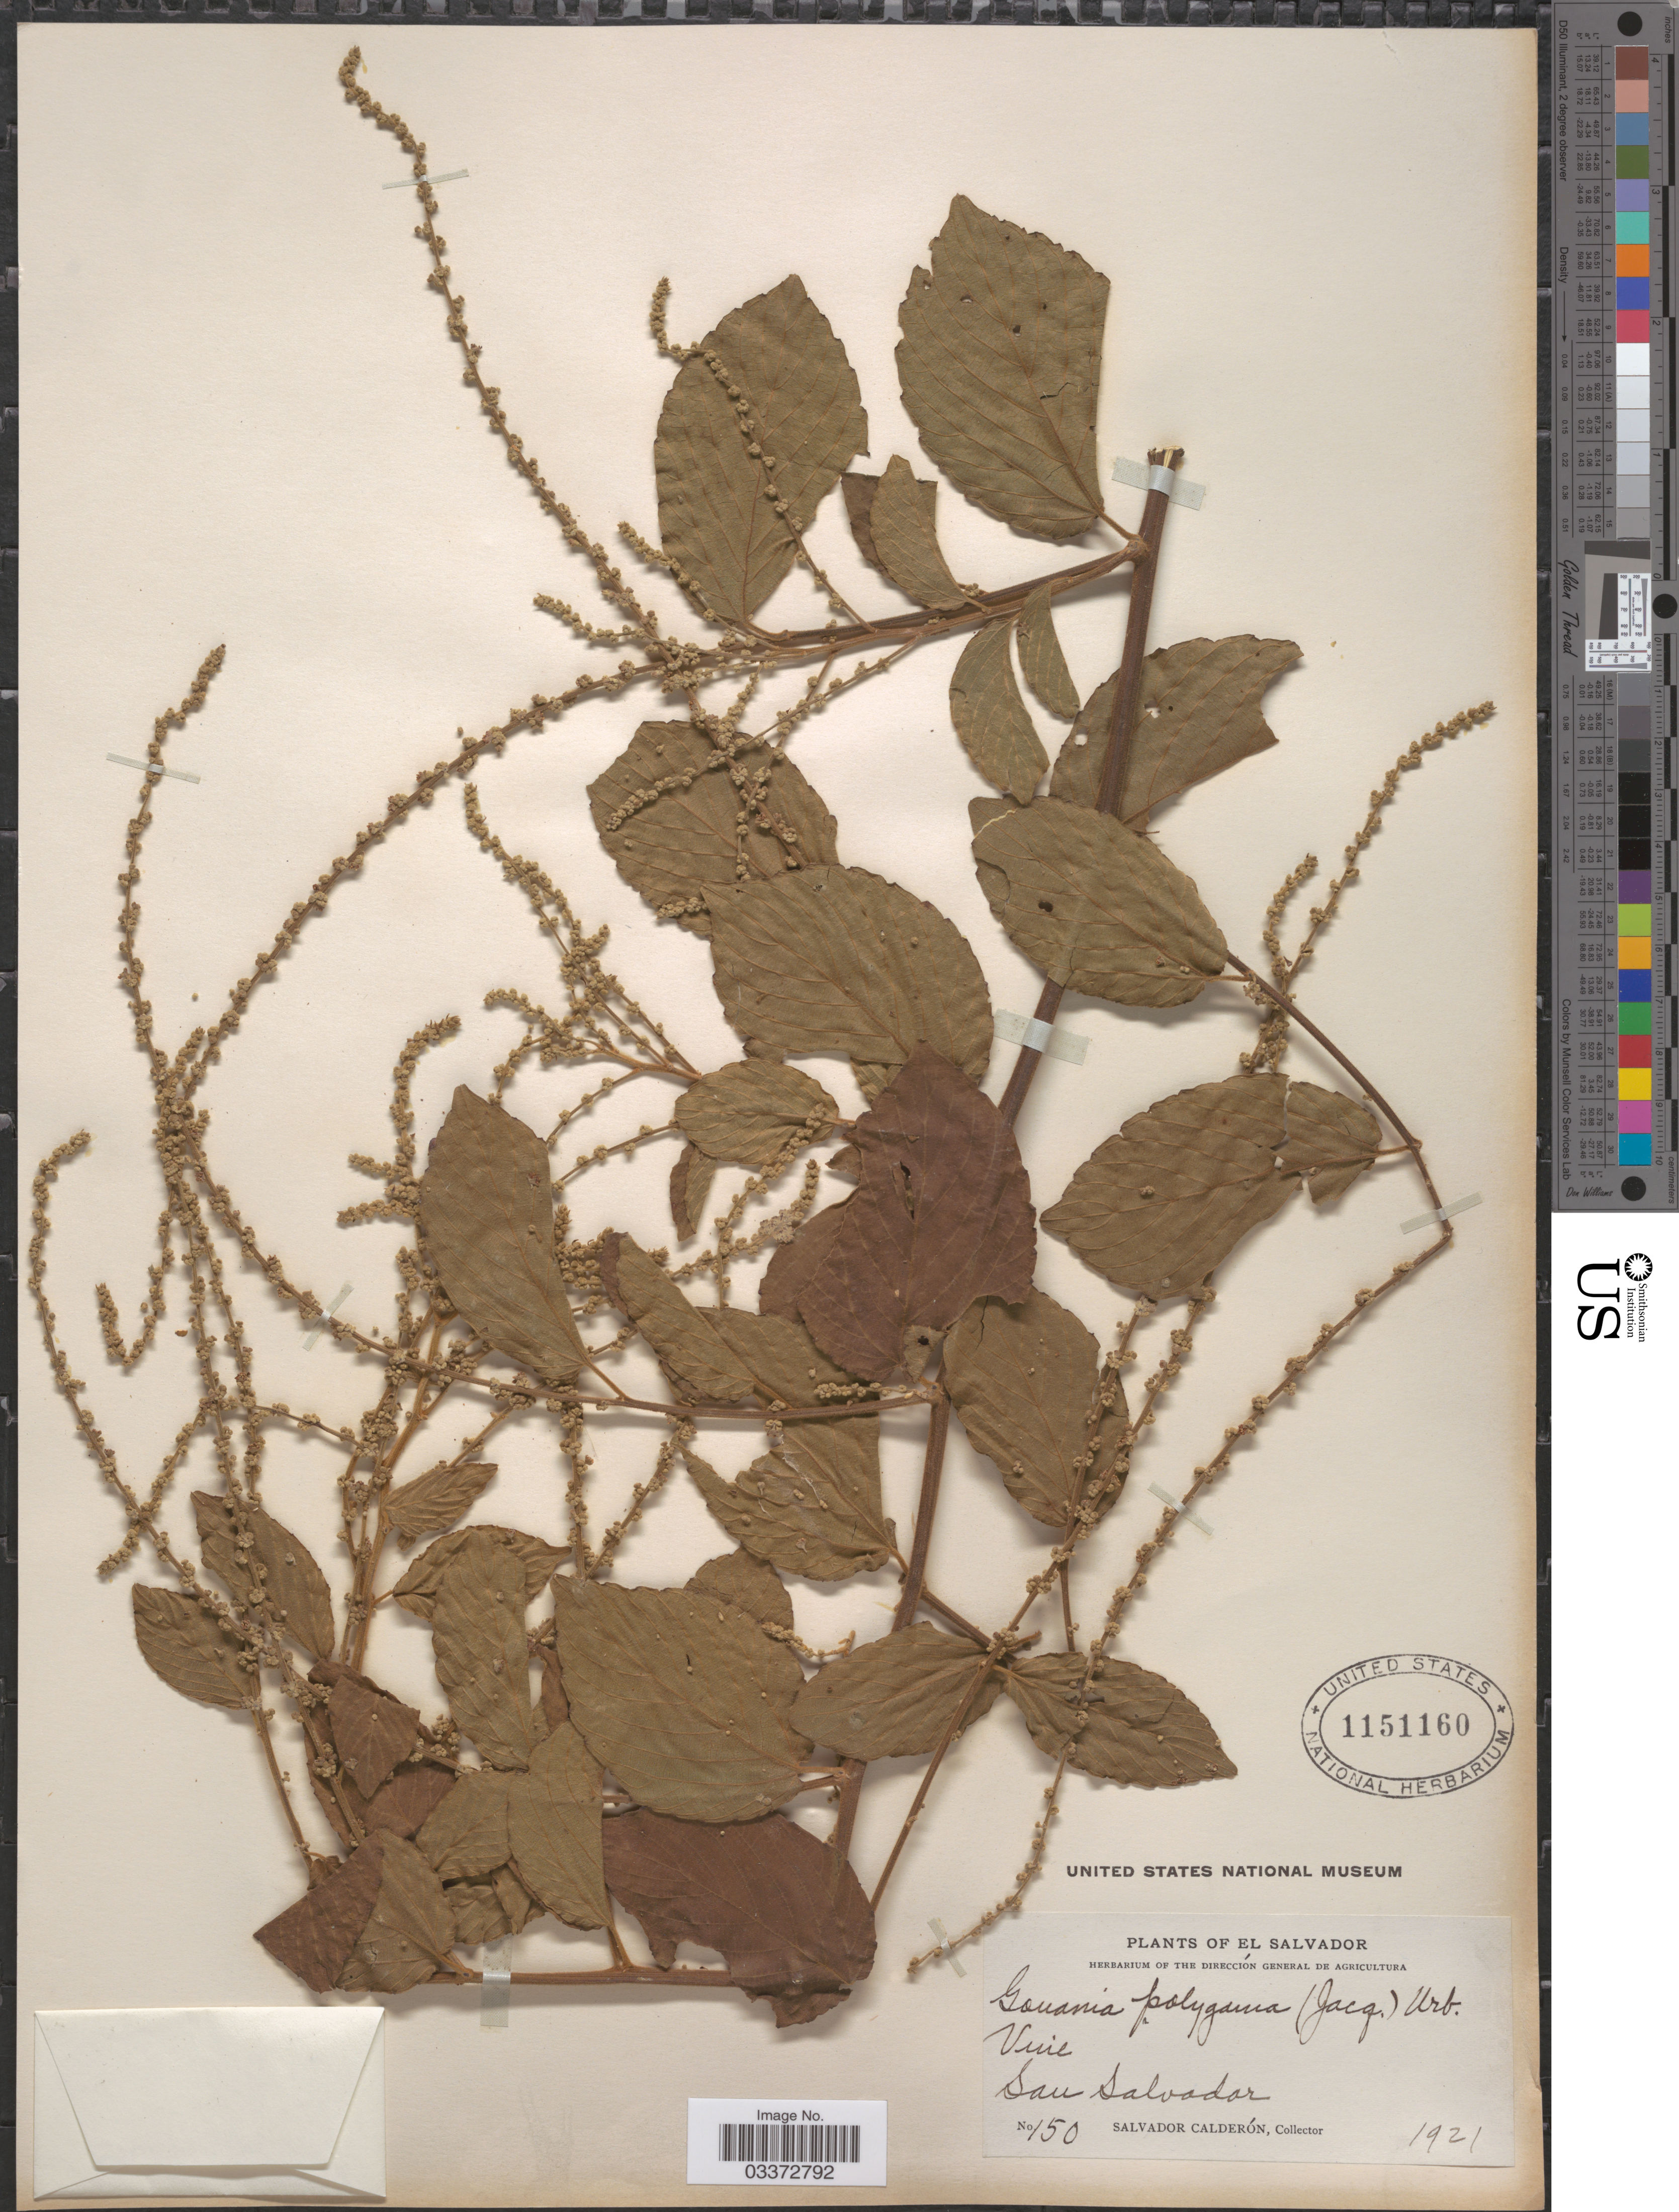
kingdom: Plantae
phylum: Tracheophyta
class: Magnoliopsida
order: Rosales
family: Rhamnaceae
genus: Gouania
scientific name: Gouania polygama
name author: (Jacq.) Urb.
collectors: S. Calderón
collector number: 150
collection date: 1921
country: El Salvador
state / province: San Salvador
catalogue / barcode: US 1151160